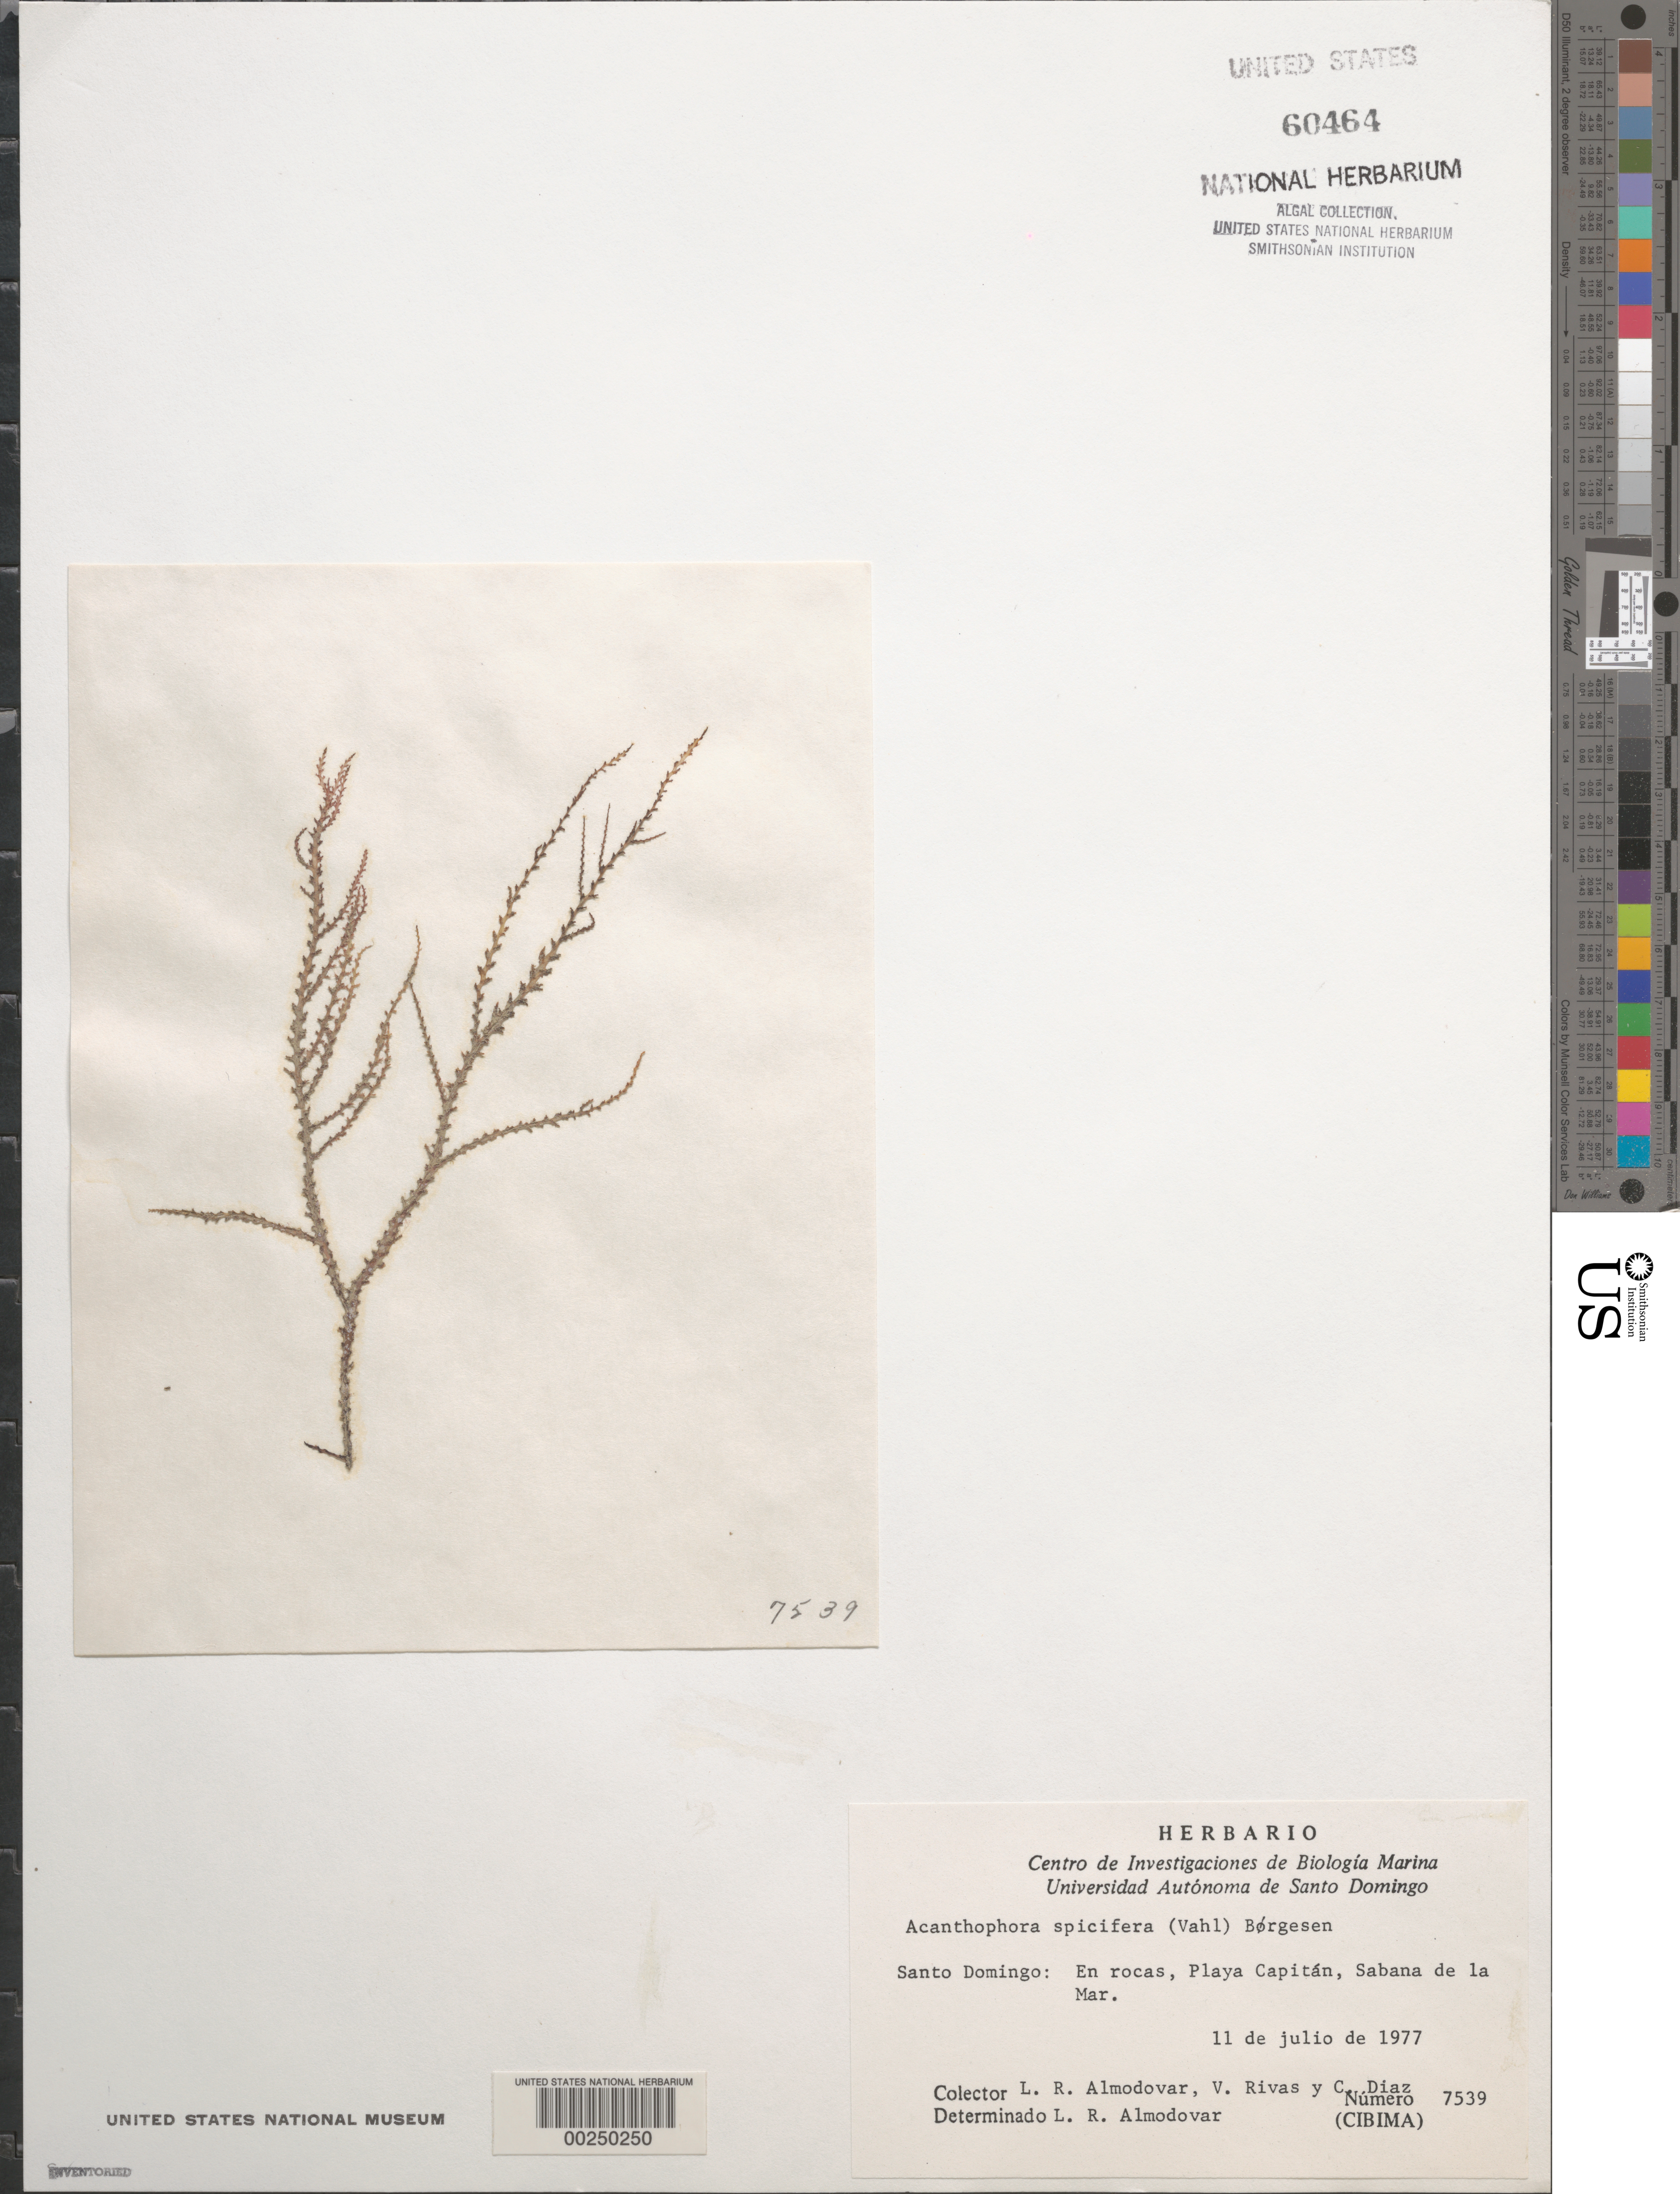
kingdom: Plantae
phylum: Rhodophyta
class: Florideophyceae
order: Ceramiales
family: Rhodomelaceae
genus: Acanthophora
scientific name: Acanthophora spicifera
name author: (Vahl) Børgesen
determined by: Almodovar, L. R.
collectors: L. Almodovar, V. Rivas & C. Díaz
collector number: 7539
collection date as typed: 11 Jul 1977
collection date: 1977-07-11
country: Dominican Republic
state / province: El Seibo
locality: Playa Capitan, Sabana de la Mar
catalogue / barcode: US 60464